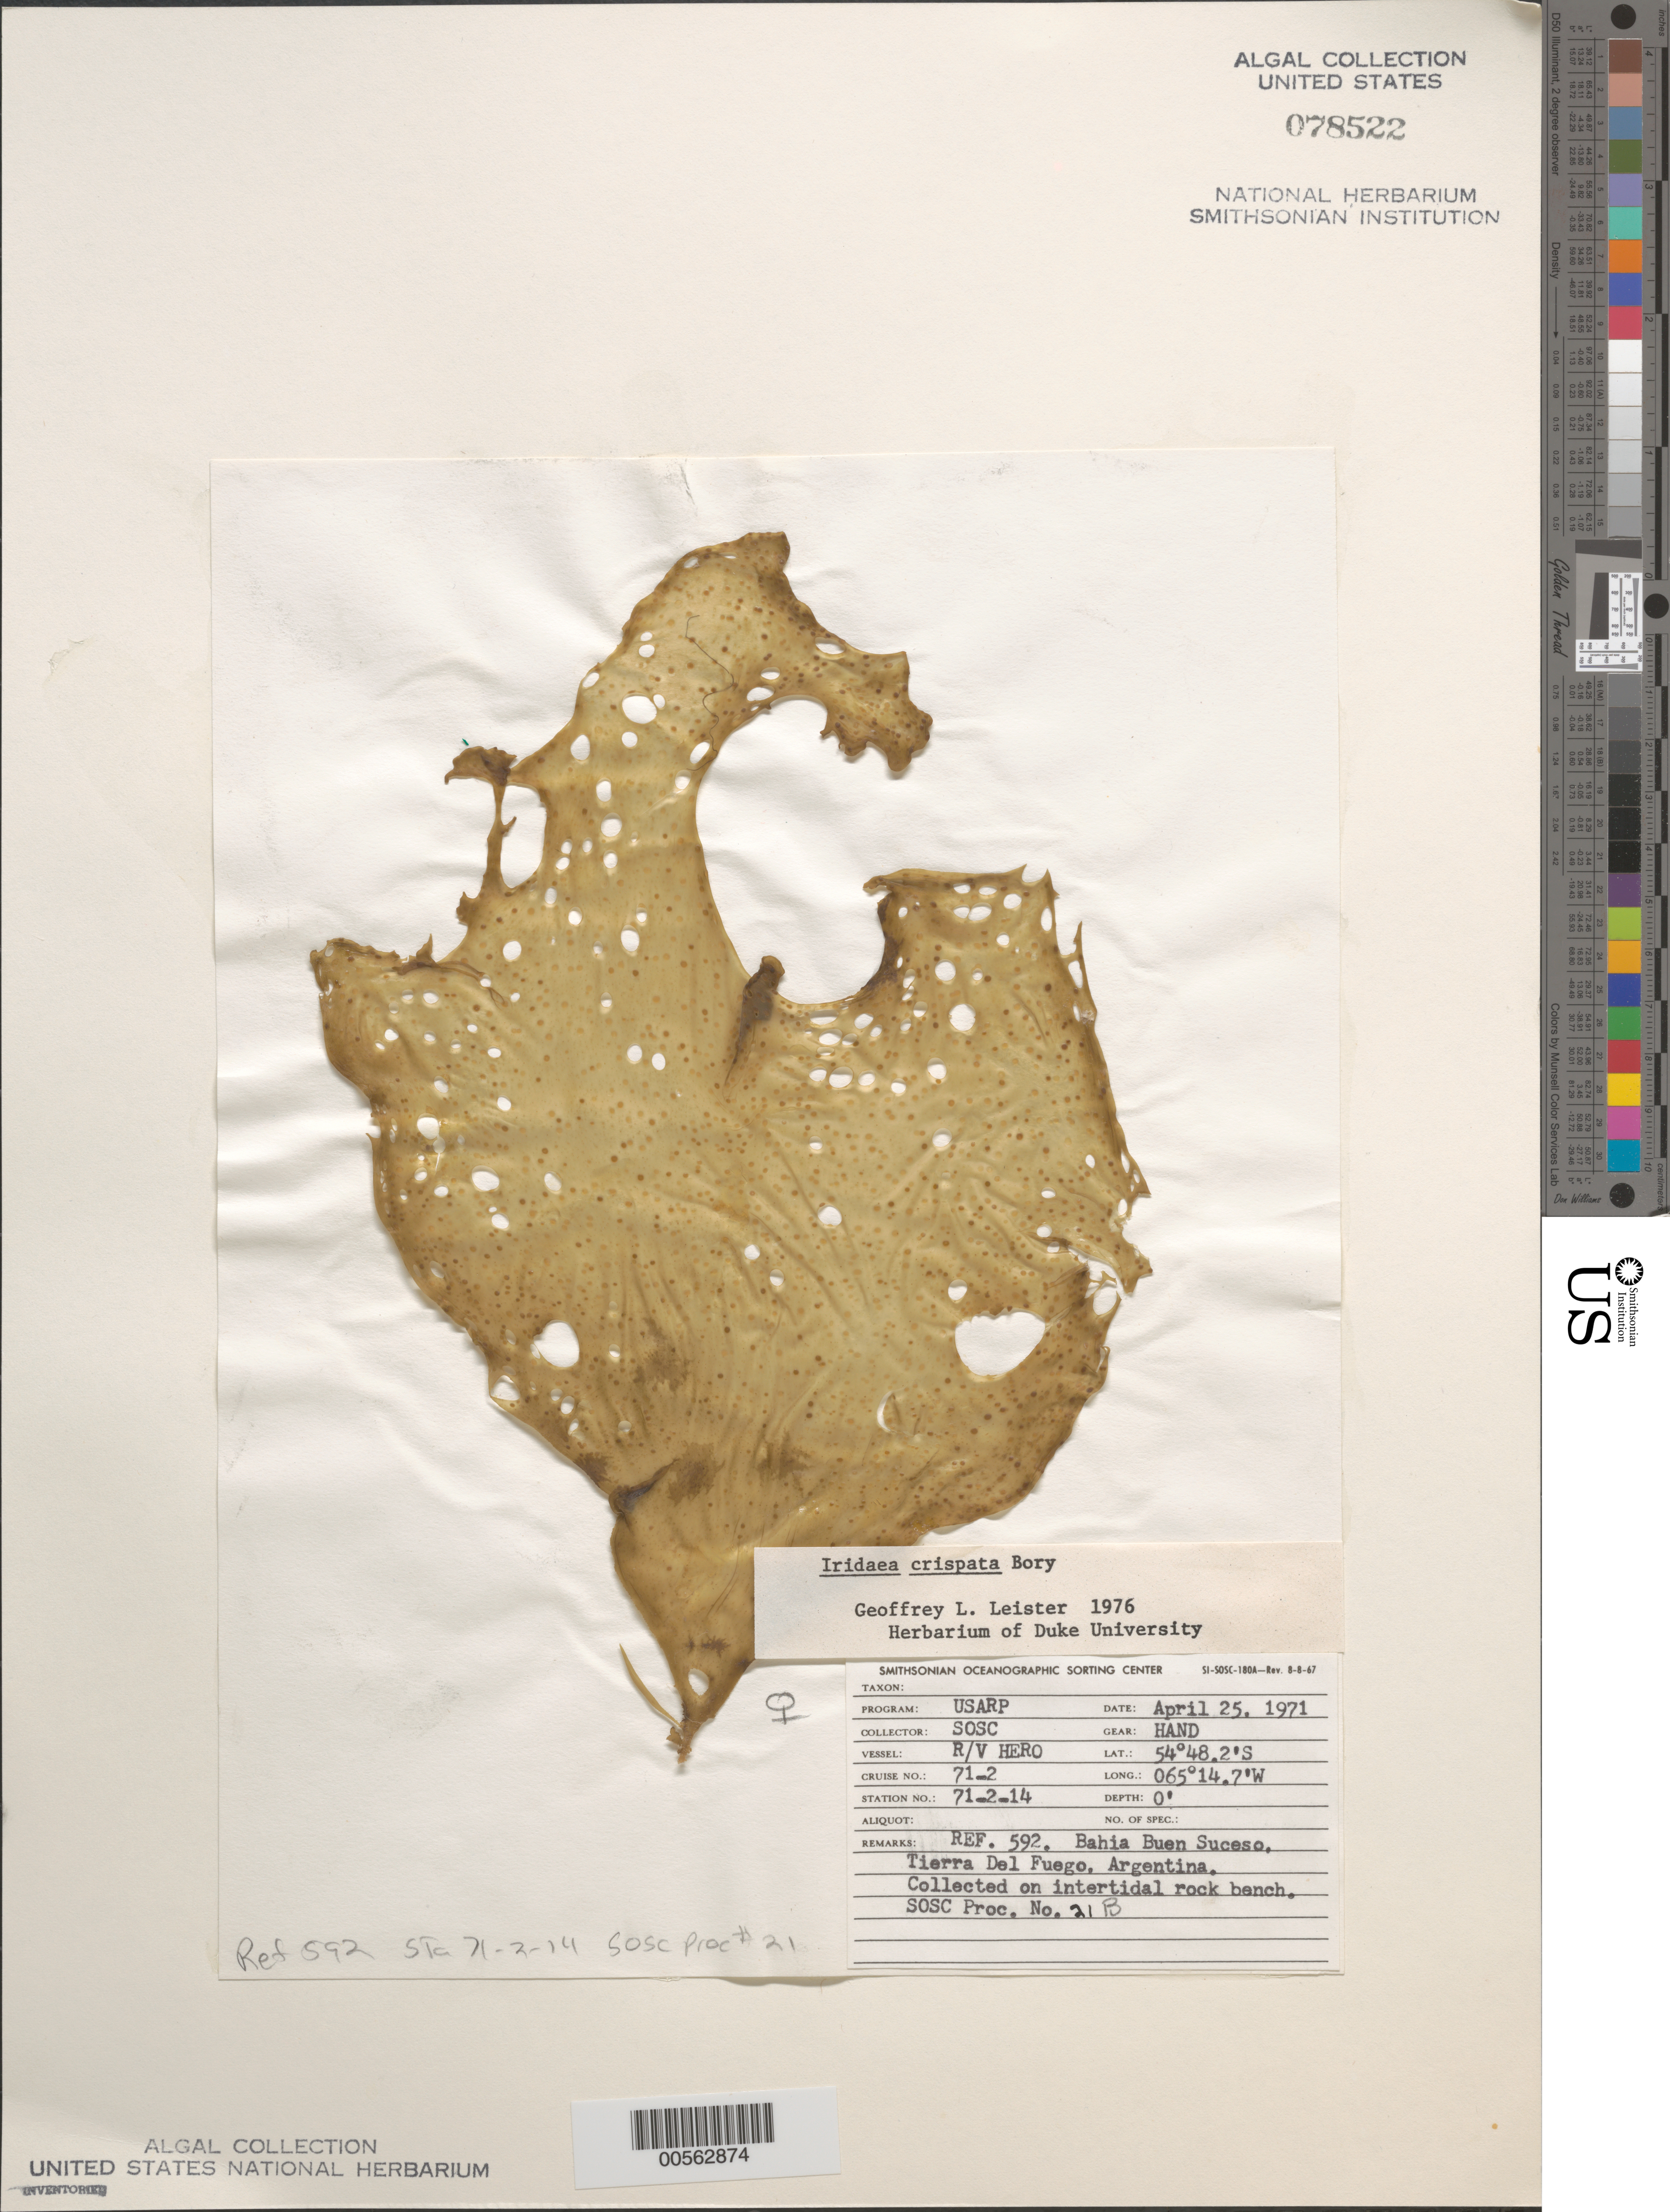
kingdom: Plantae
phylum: Rhodophyta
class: Florideophyceae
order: Gigartinales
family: Gigartinaceae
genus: Sarcothalia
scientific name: Sarcothalia crispata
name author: (Bory) Leister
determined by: Algae name updating Project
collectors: SOSC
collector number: Station 71-2-14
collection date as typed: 25 Apr 1969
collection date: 1969-04-25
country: Argentina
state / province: Tierra del Fuego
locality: Bahia Buen Suceso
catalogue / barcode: US 78522